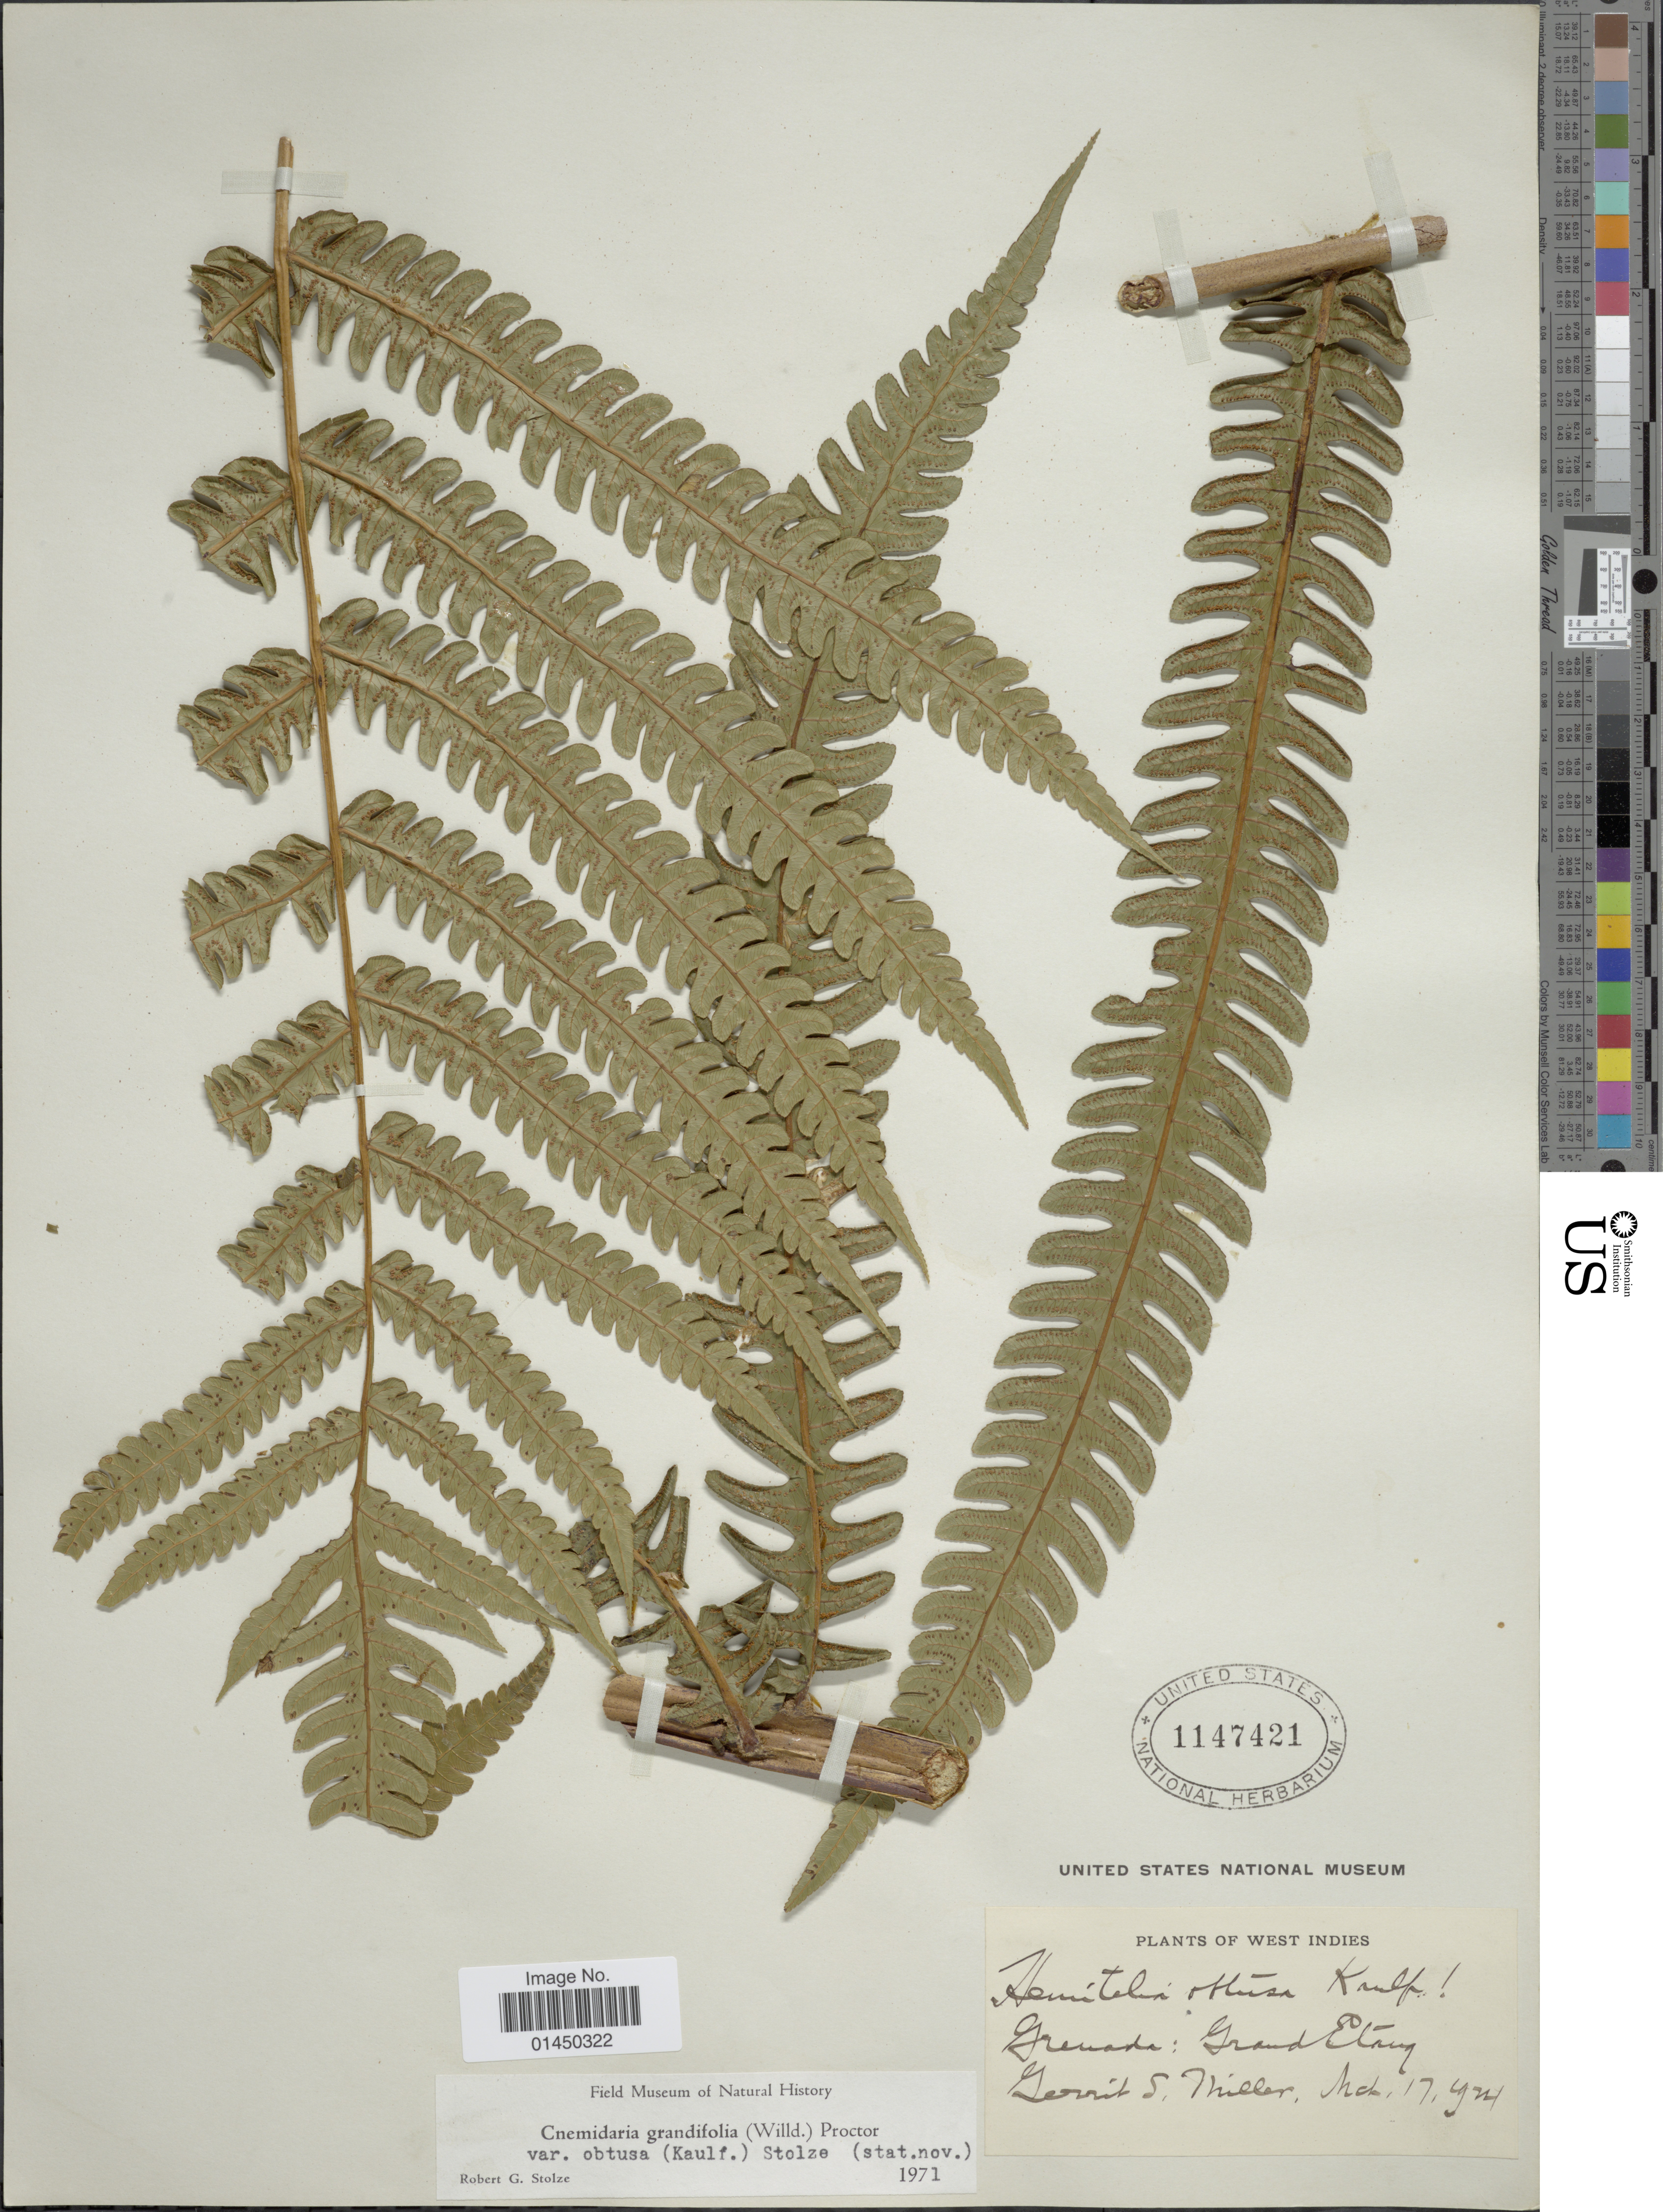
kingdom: Plantae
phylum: Tracheophyta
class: Polypodiopsida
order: Cyatheales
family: Cyatheaceae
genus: Cyathea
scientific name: Cyathea grandifolia var. obtusa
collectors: G. S. Miller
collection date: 1924-03-17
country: Grenada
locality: Grand Etang.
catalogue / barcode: US 1147421